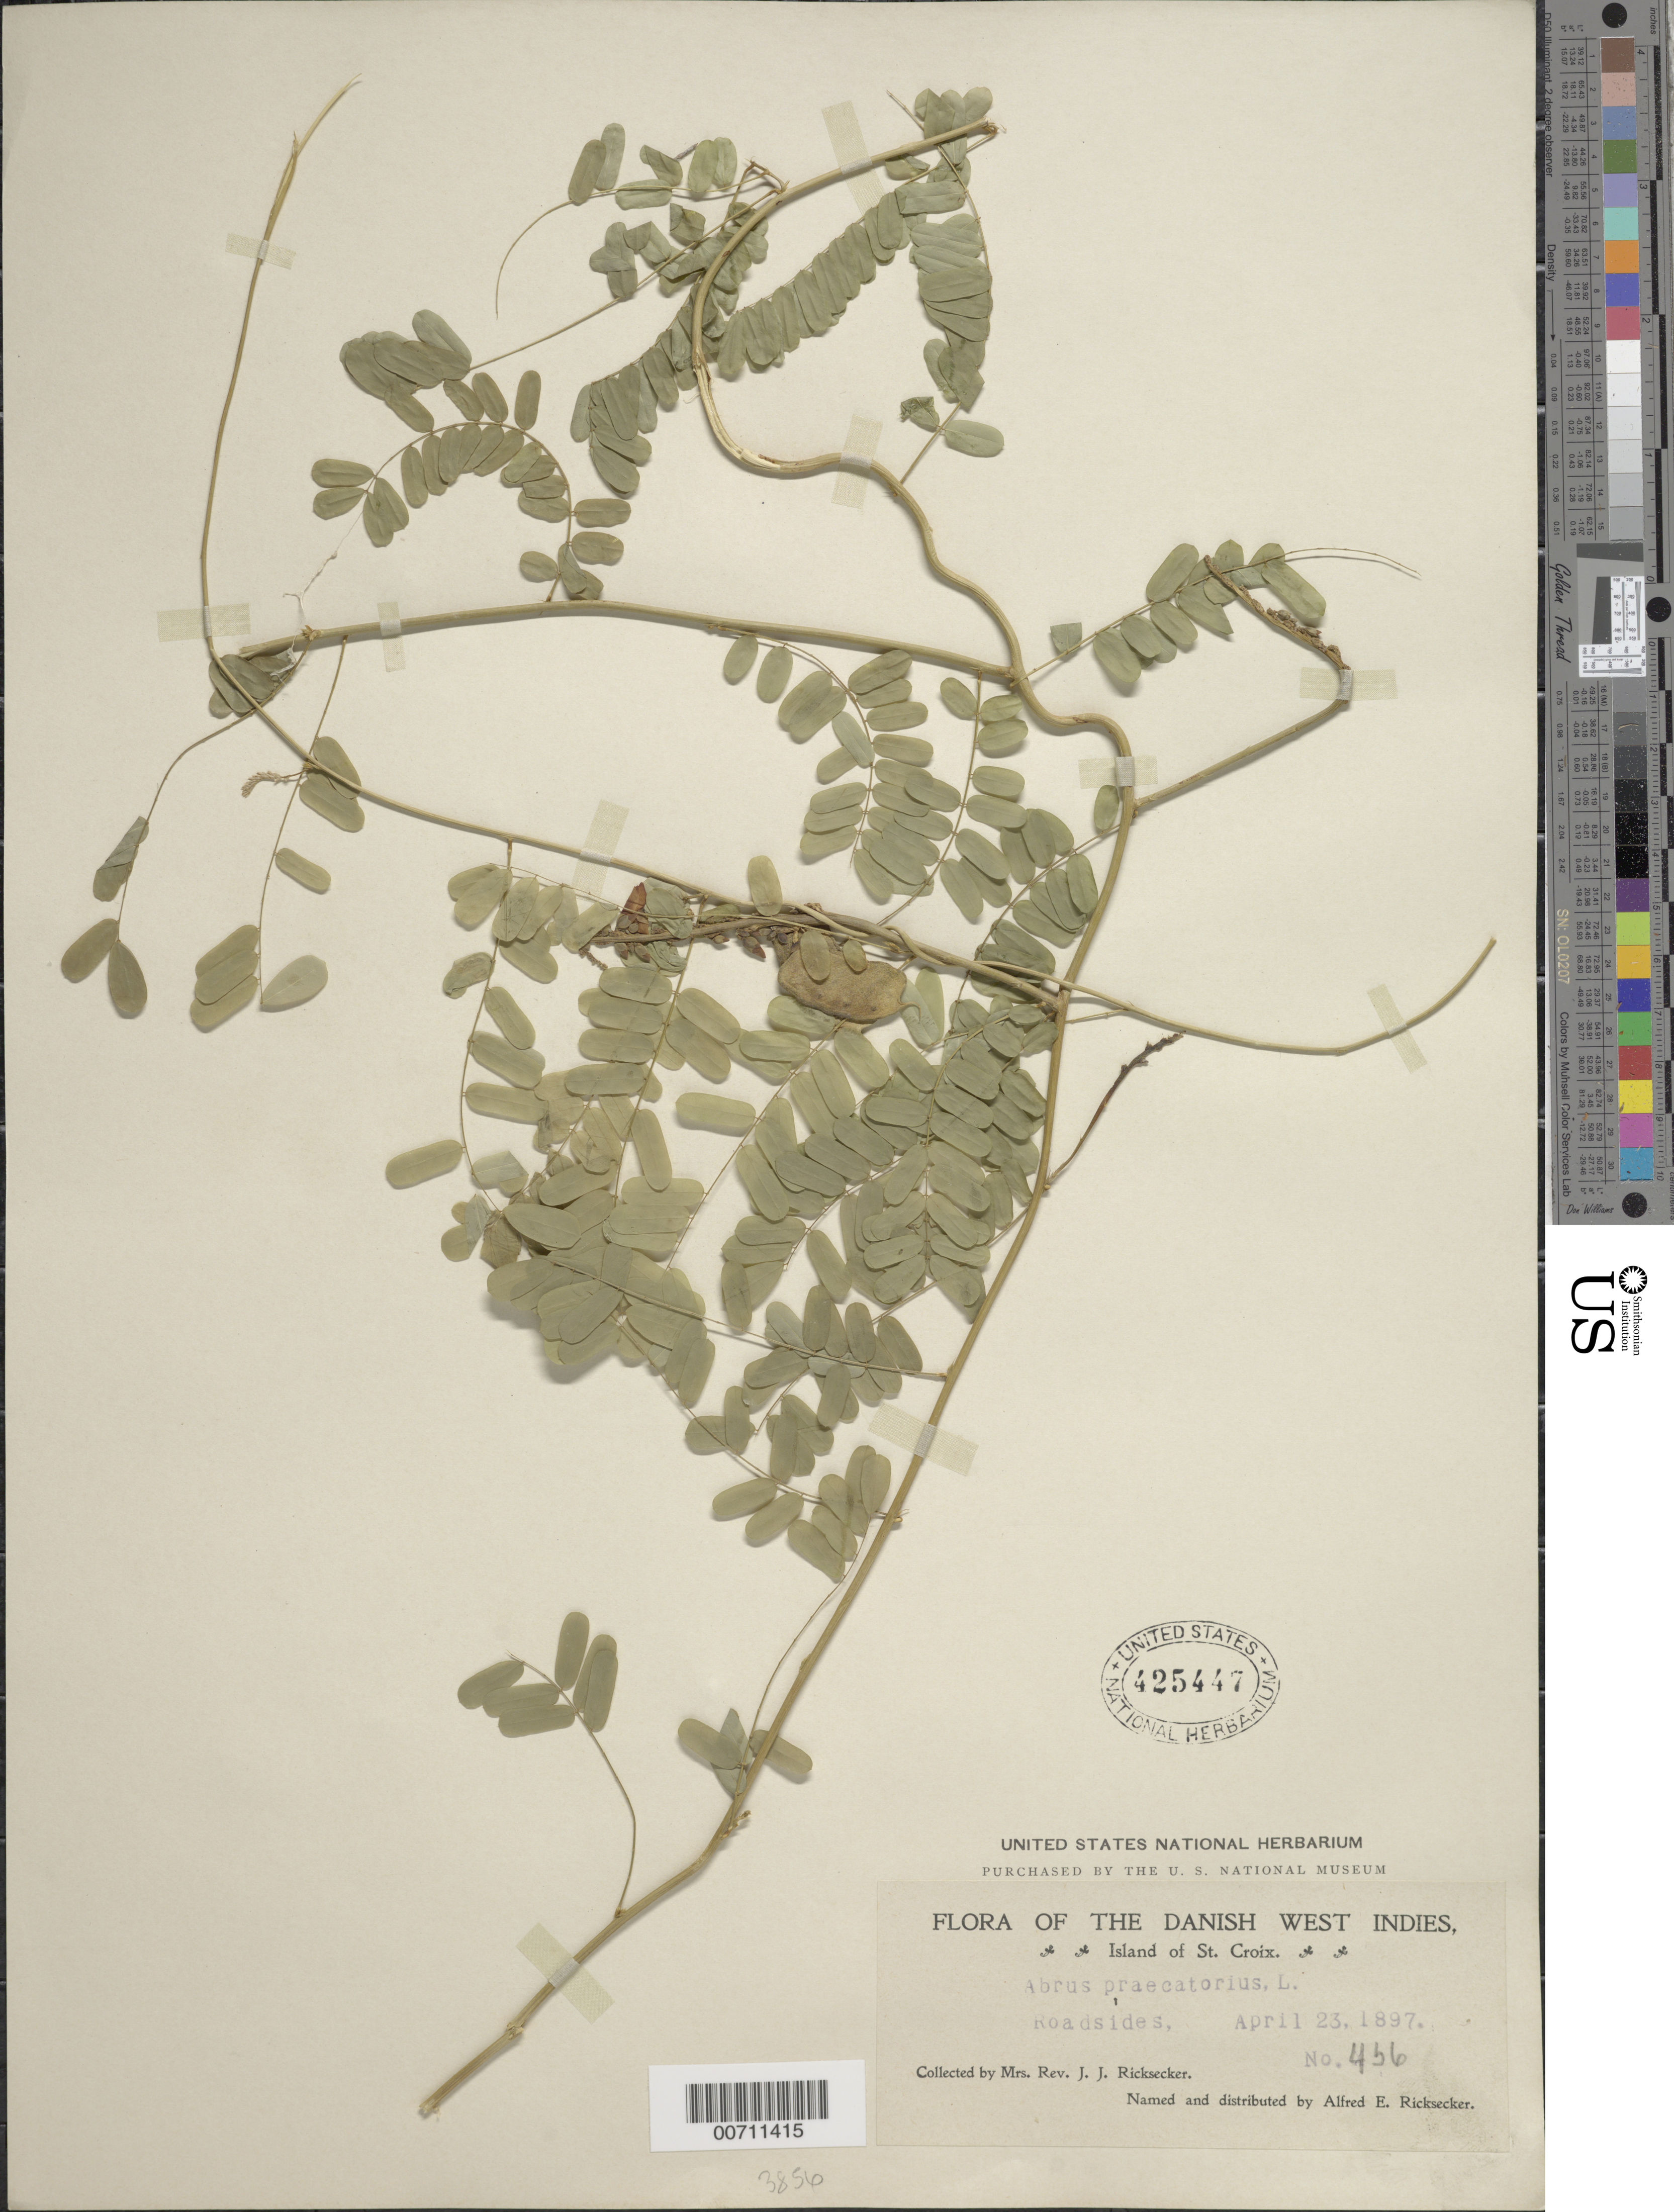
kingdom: Plantae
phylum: Tracheophyta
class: Magnoliopsida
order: Fabales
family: Fabaceae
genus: Abrus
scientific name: Abrus precatorius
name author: L.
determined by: Ricksecker, A. E.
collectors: Mrs. J. J. Ricksecker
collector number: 456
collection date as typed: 23 Apr 1897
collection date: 1897-04-23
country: U.S. Virgin Islands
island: St. Croix Island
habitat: Roadsides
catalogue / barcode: US 425447